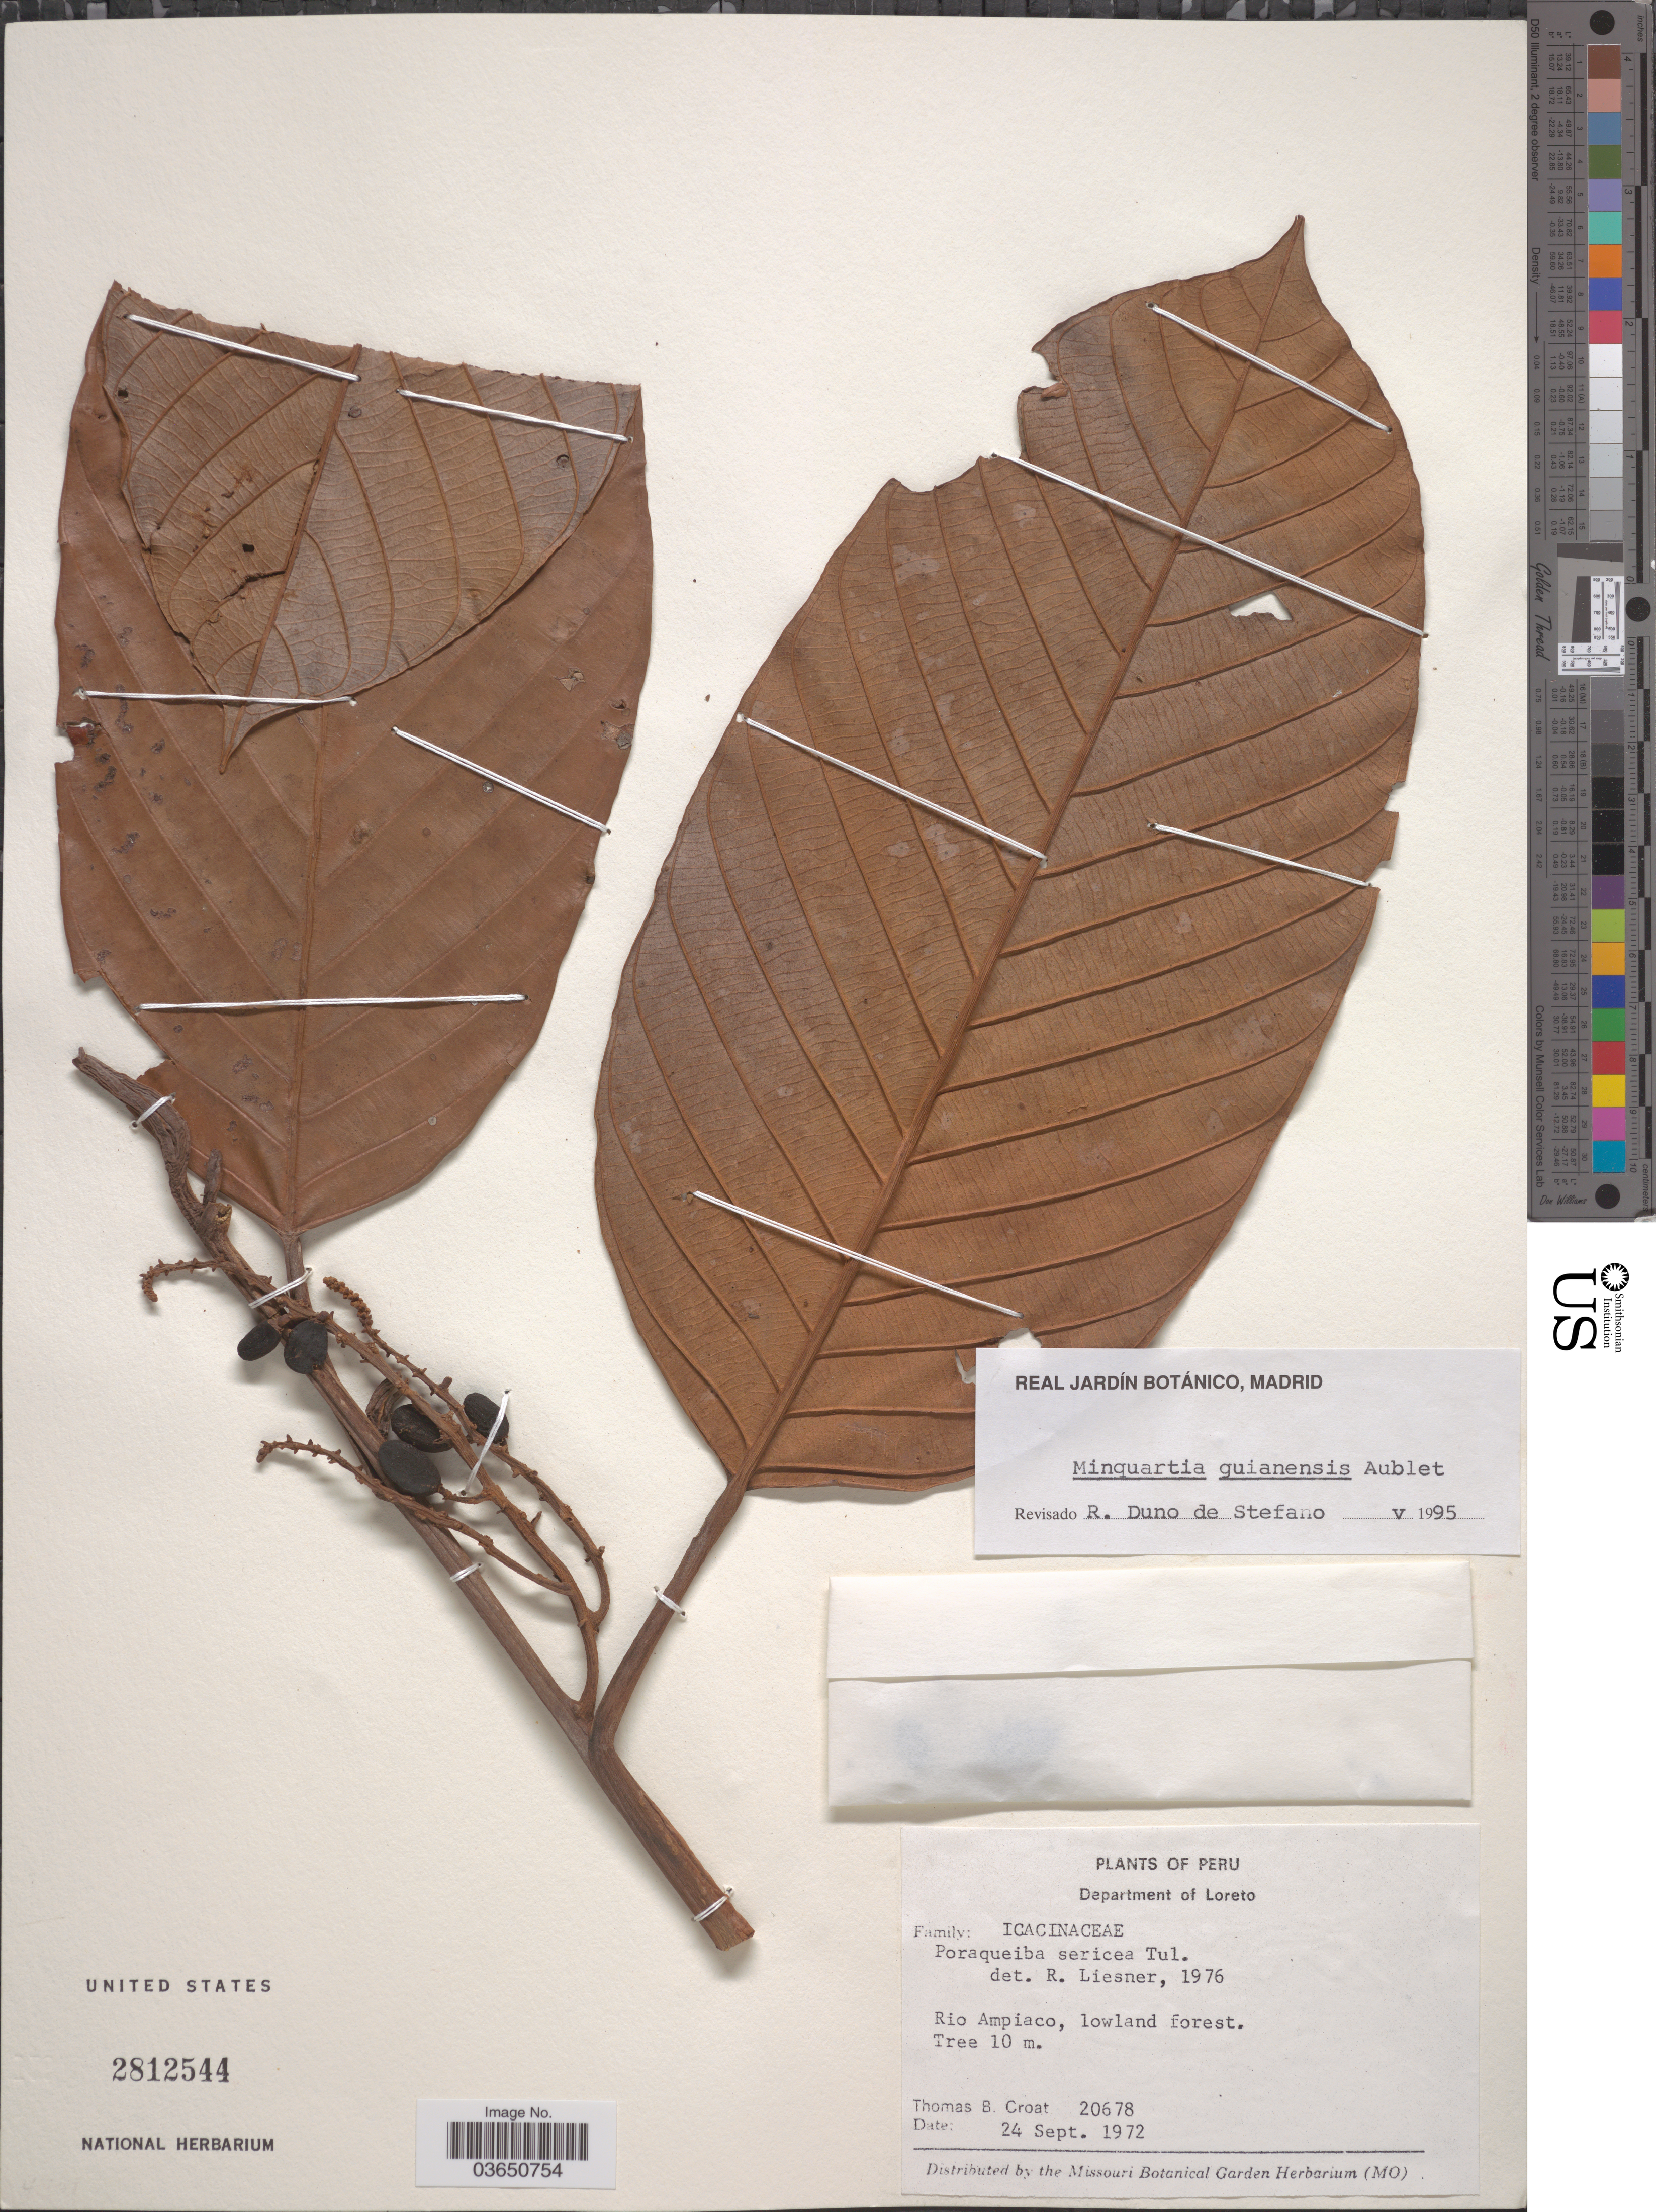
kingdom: Plantae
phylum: Tracheophyta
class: Magnoliopsida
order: Santalales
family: Coulaceae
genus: Minquartia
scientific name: Minquartia guianensis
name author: Aubl.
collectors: T. B. Croat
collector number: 20678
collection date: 1972-09-24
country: Peru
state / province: Loreto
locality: Department of Loreto. Rio Ampiaco.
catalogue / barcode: US 2812544